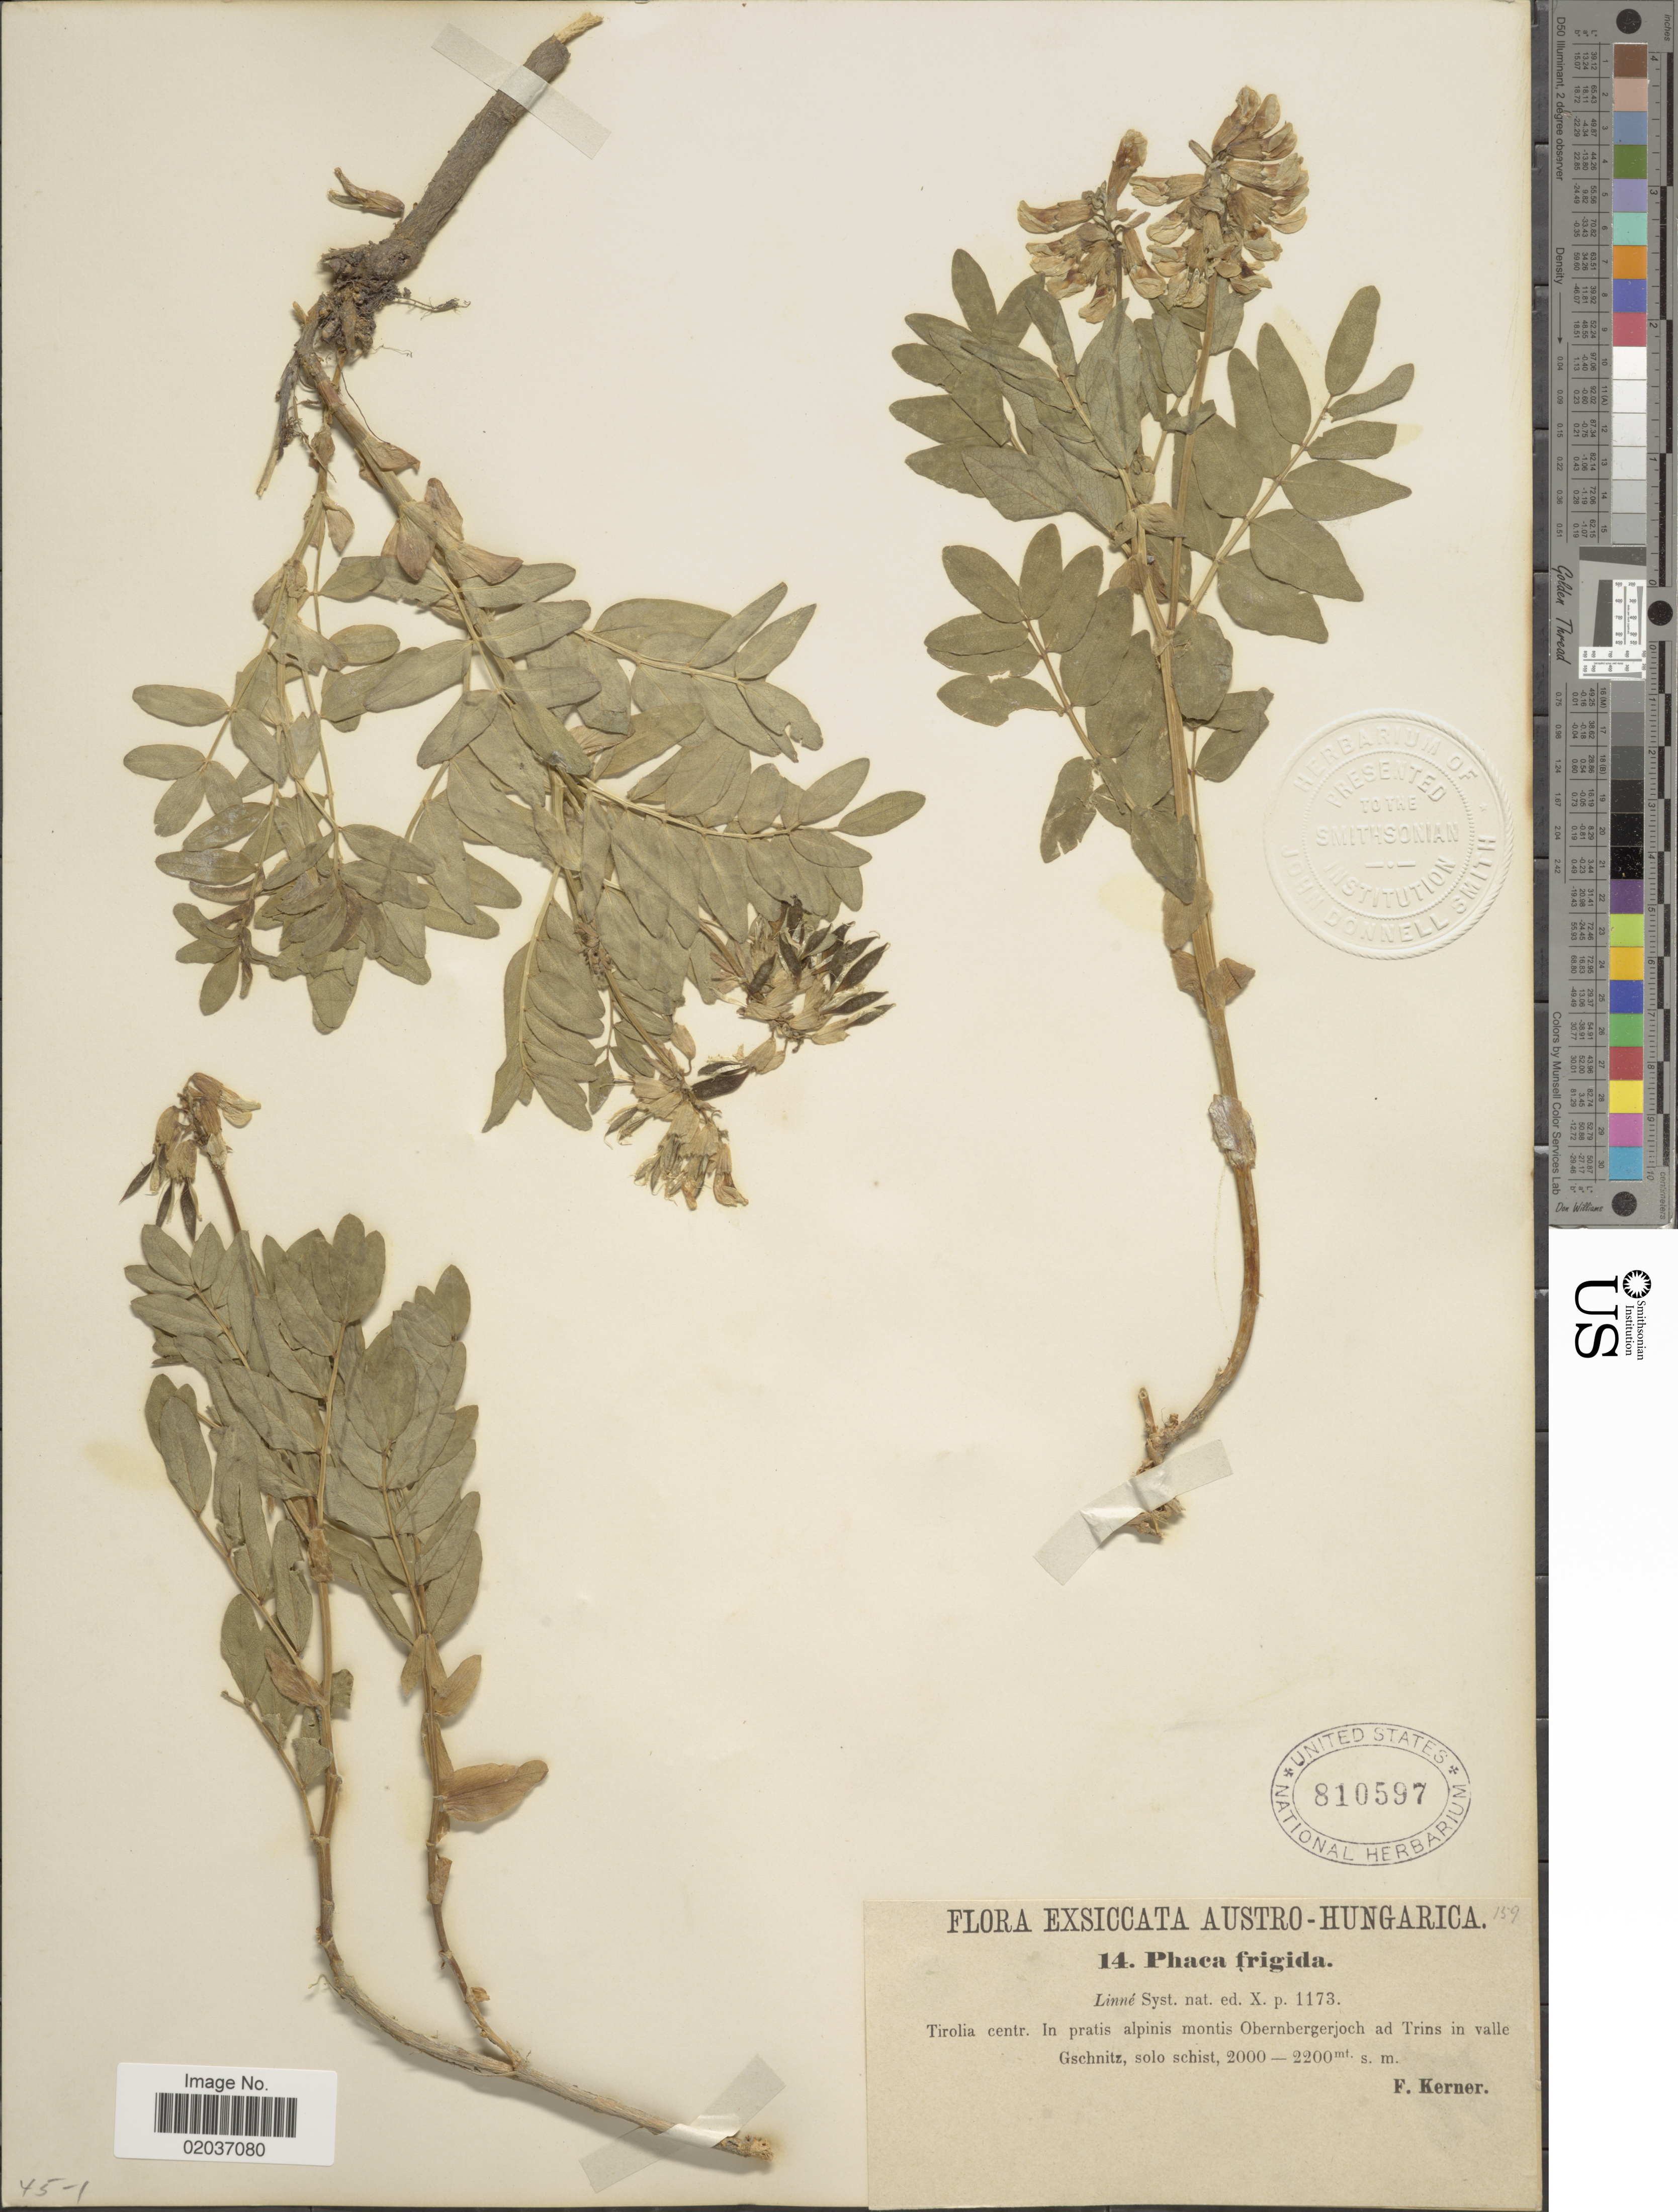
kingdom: Plantae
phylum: Tracheophyta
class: Magnoliopsida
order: Fabales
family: Fabaceae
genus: Astragalus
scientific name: Astragalus frigidus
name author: (L.) A. Gray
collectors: F. Kerner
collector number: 14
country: Austria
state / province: Tirol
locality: Tirolia centr. montis Obernbergerjoch adTrins in valle Gschnitz. Austro-Hungarica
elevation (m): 2000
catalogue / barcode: US 810597